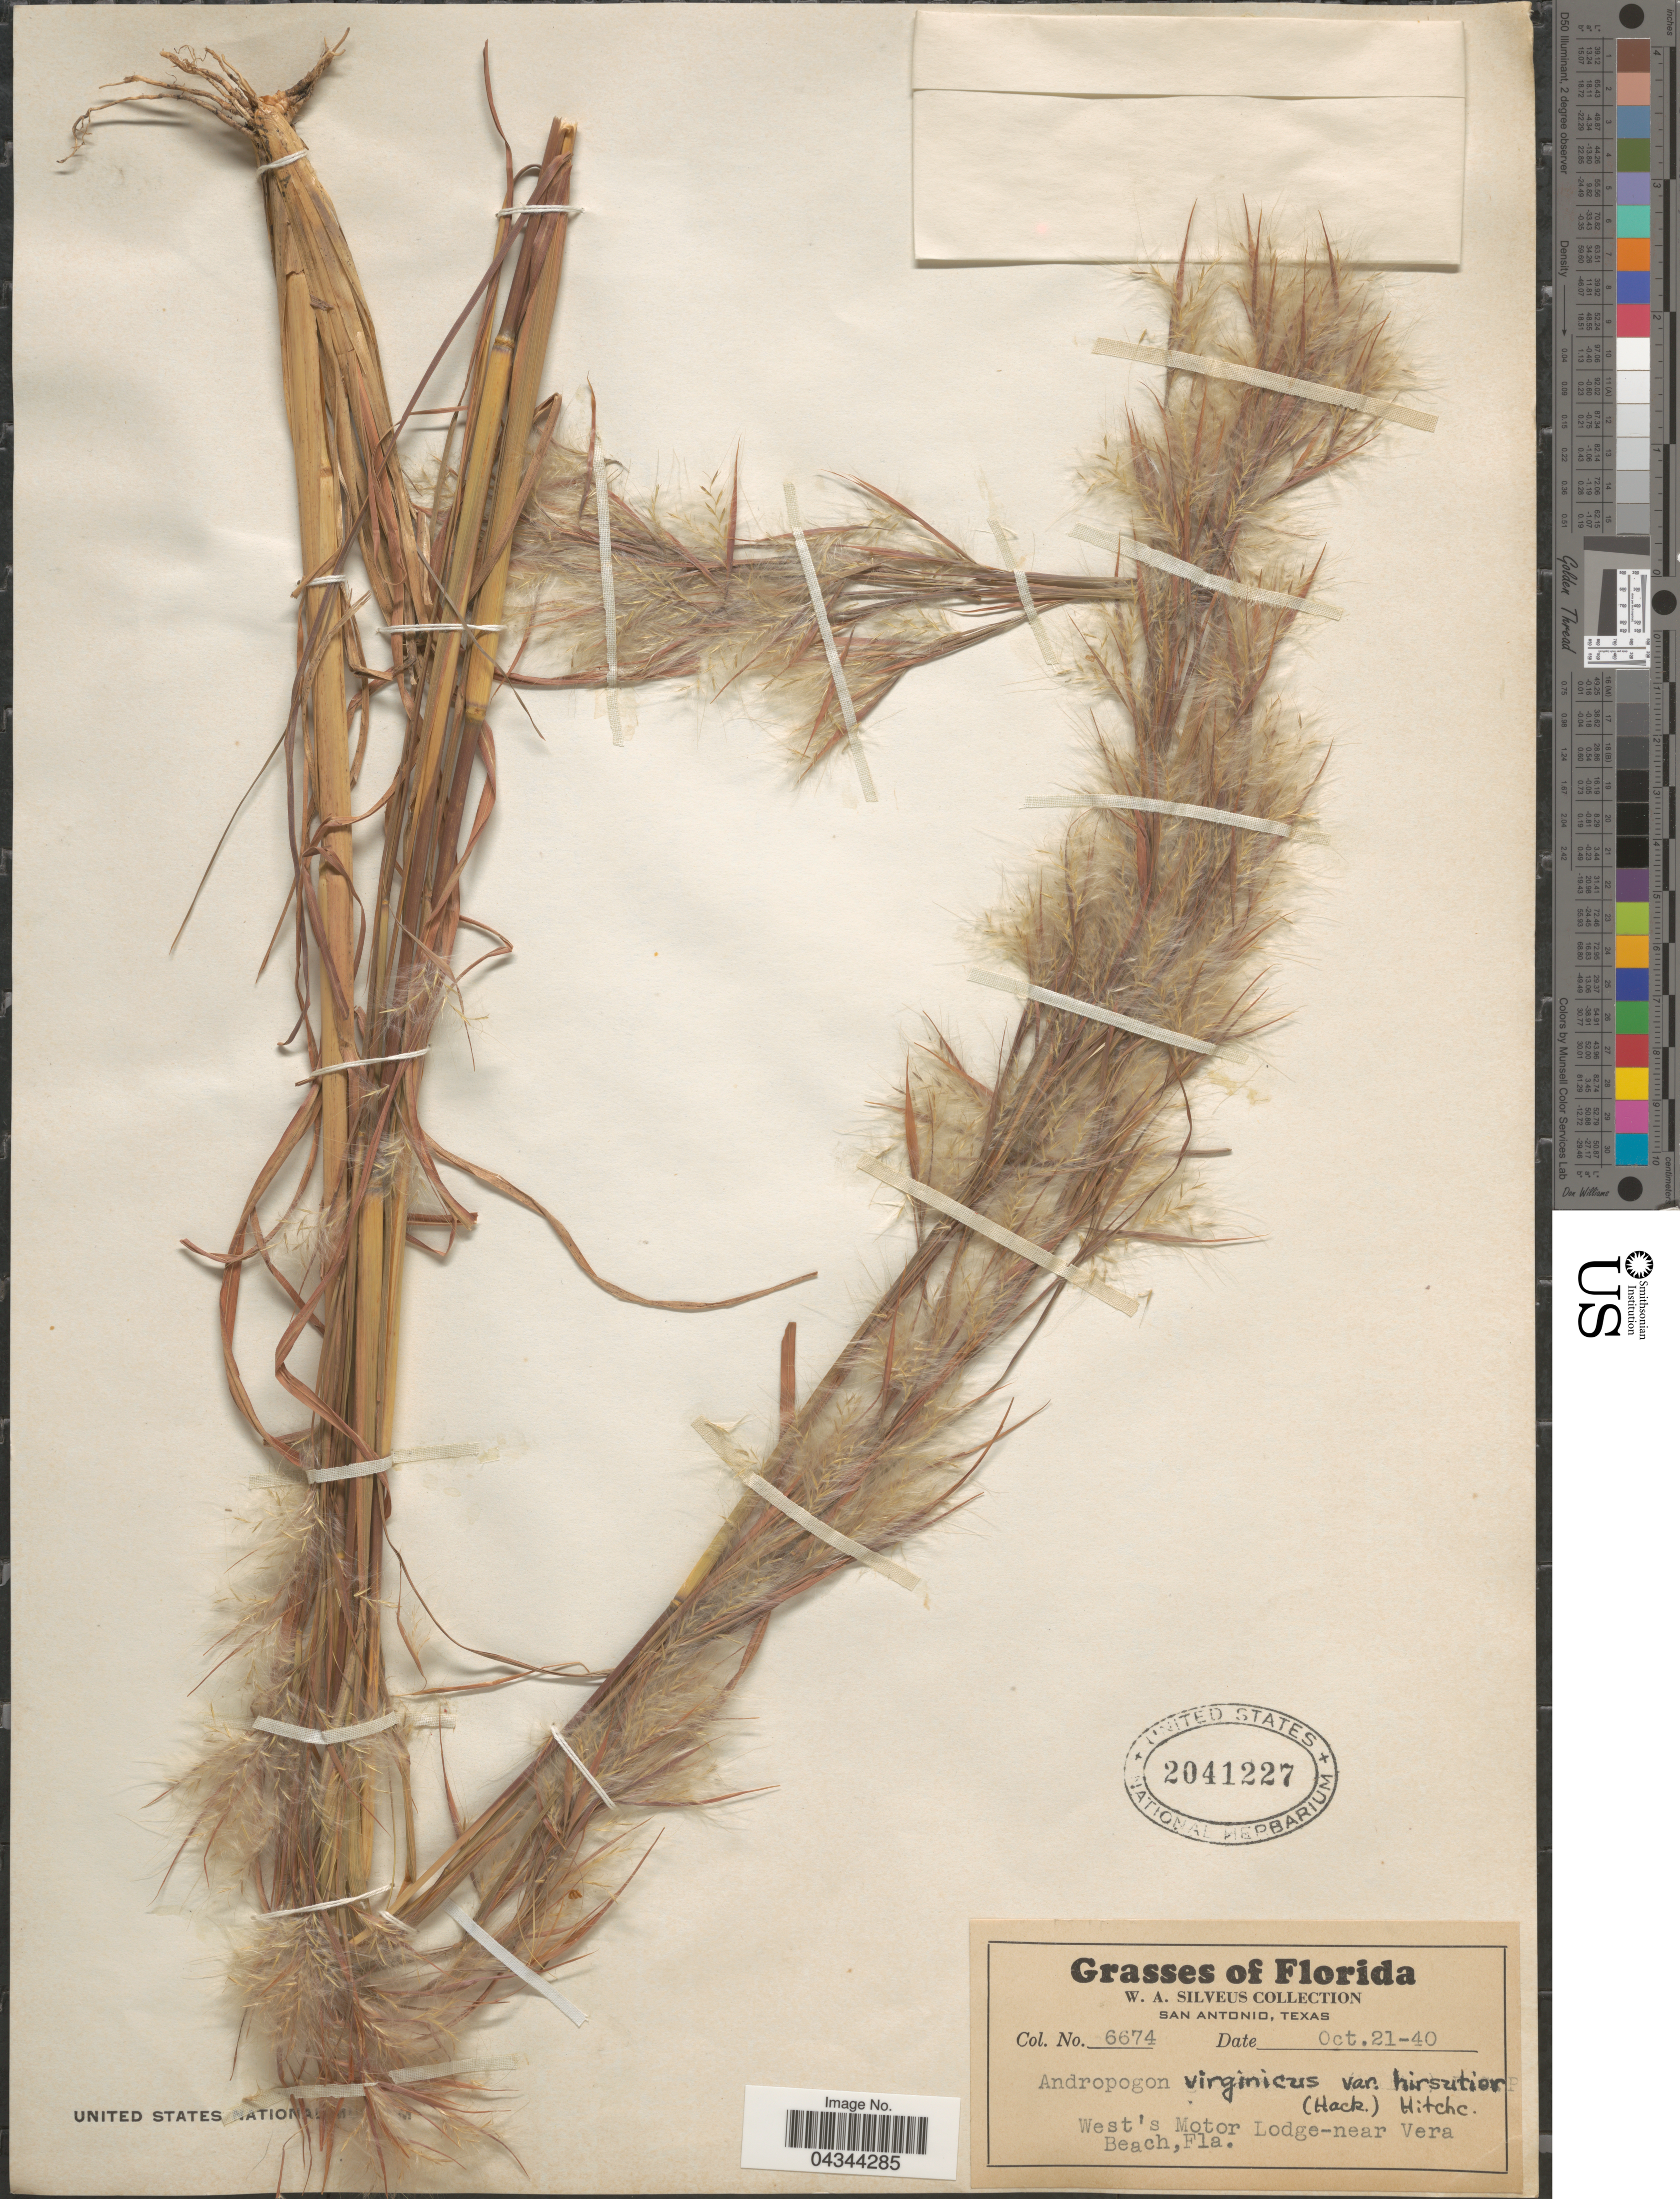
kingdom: Plantae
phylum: Tracheophyta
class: Liliopsida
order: Poales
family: Poaceae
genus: Andropogon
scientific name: Andropogon virginicus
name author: L.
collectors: W. Silveus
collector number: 6674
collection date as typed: Transcribed d/m/y: 21/10/40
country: United States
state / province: Florida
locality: West's Motor Lodge-near Vera Beach.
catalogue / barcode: US 2041227